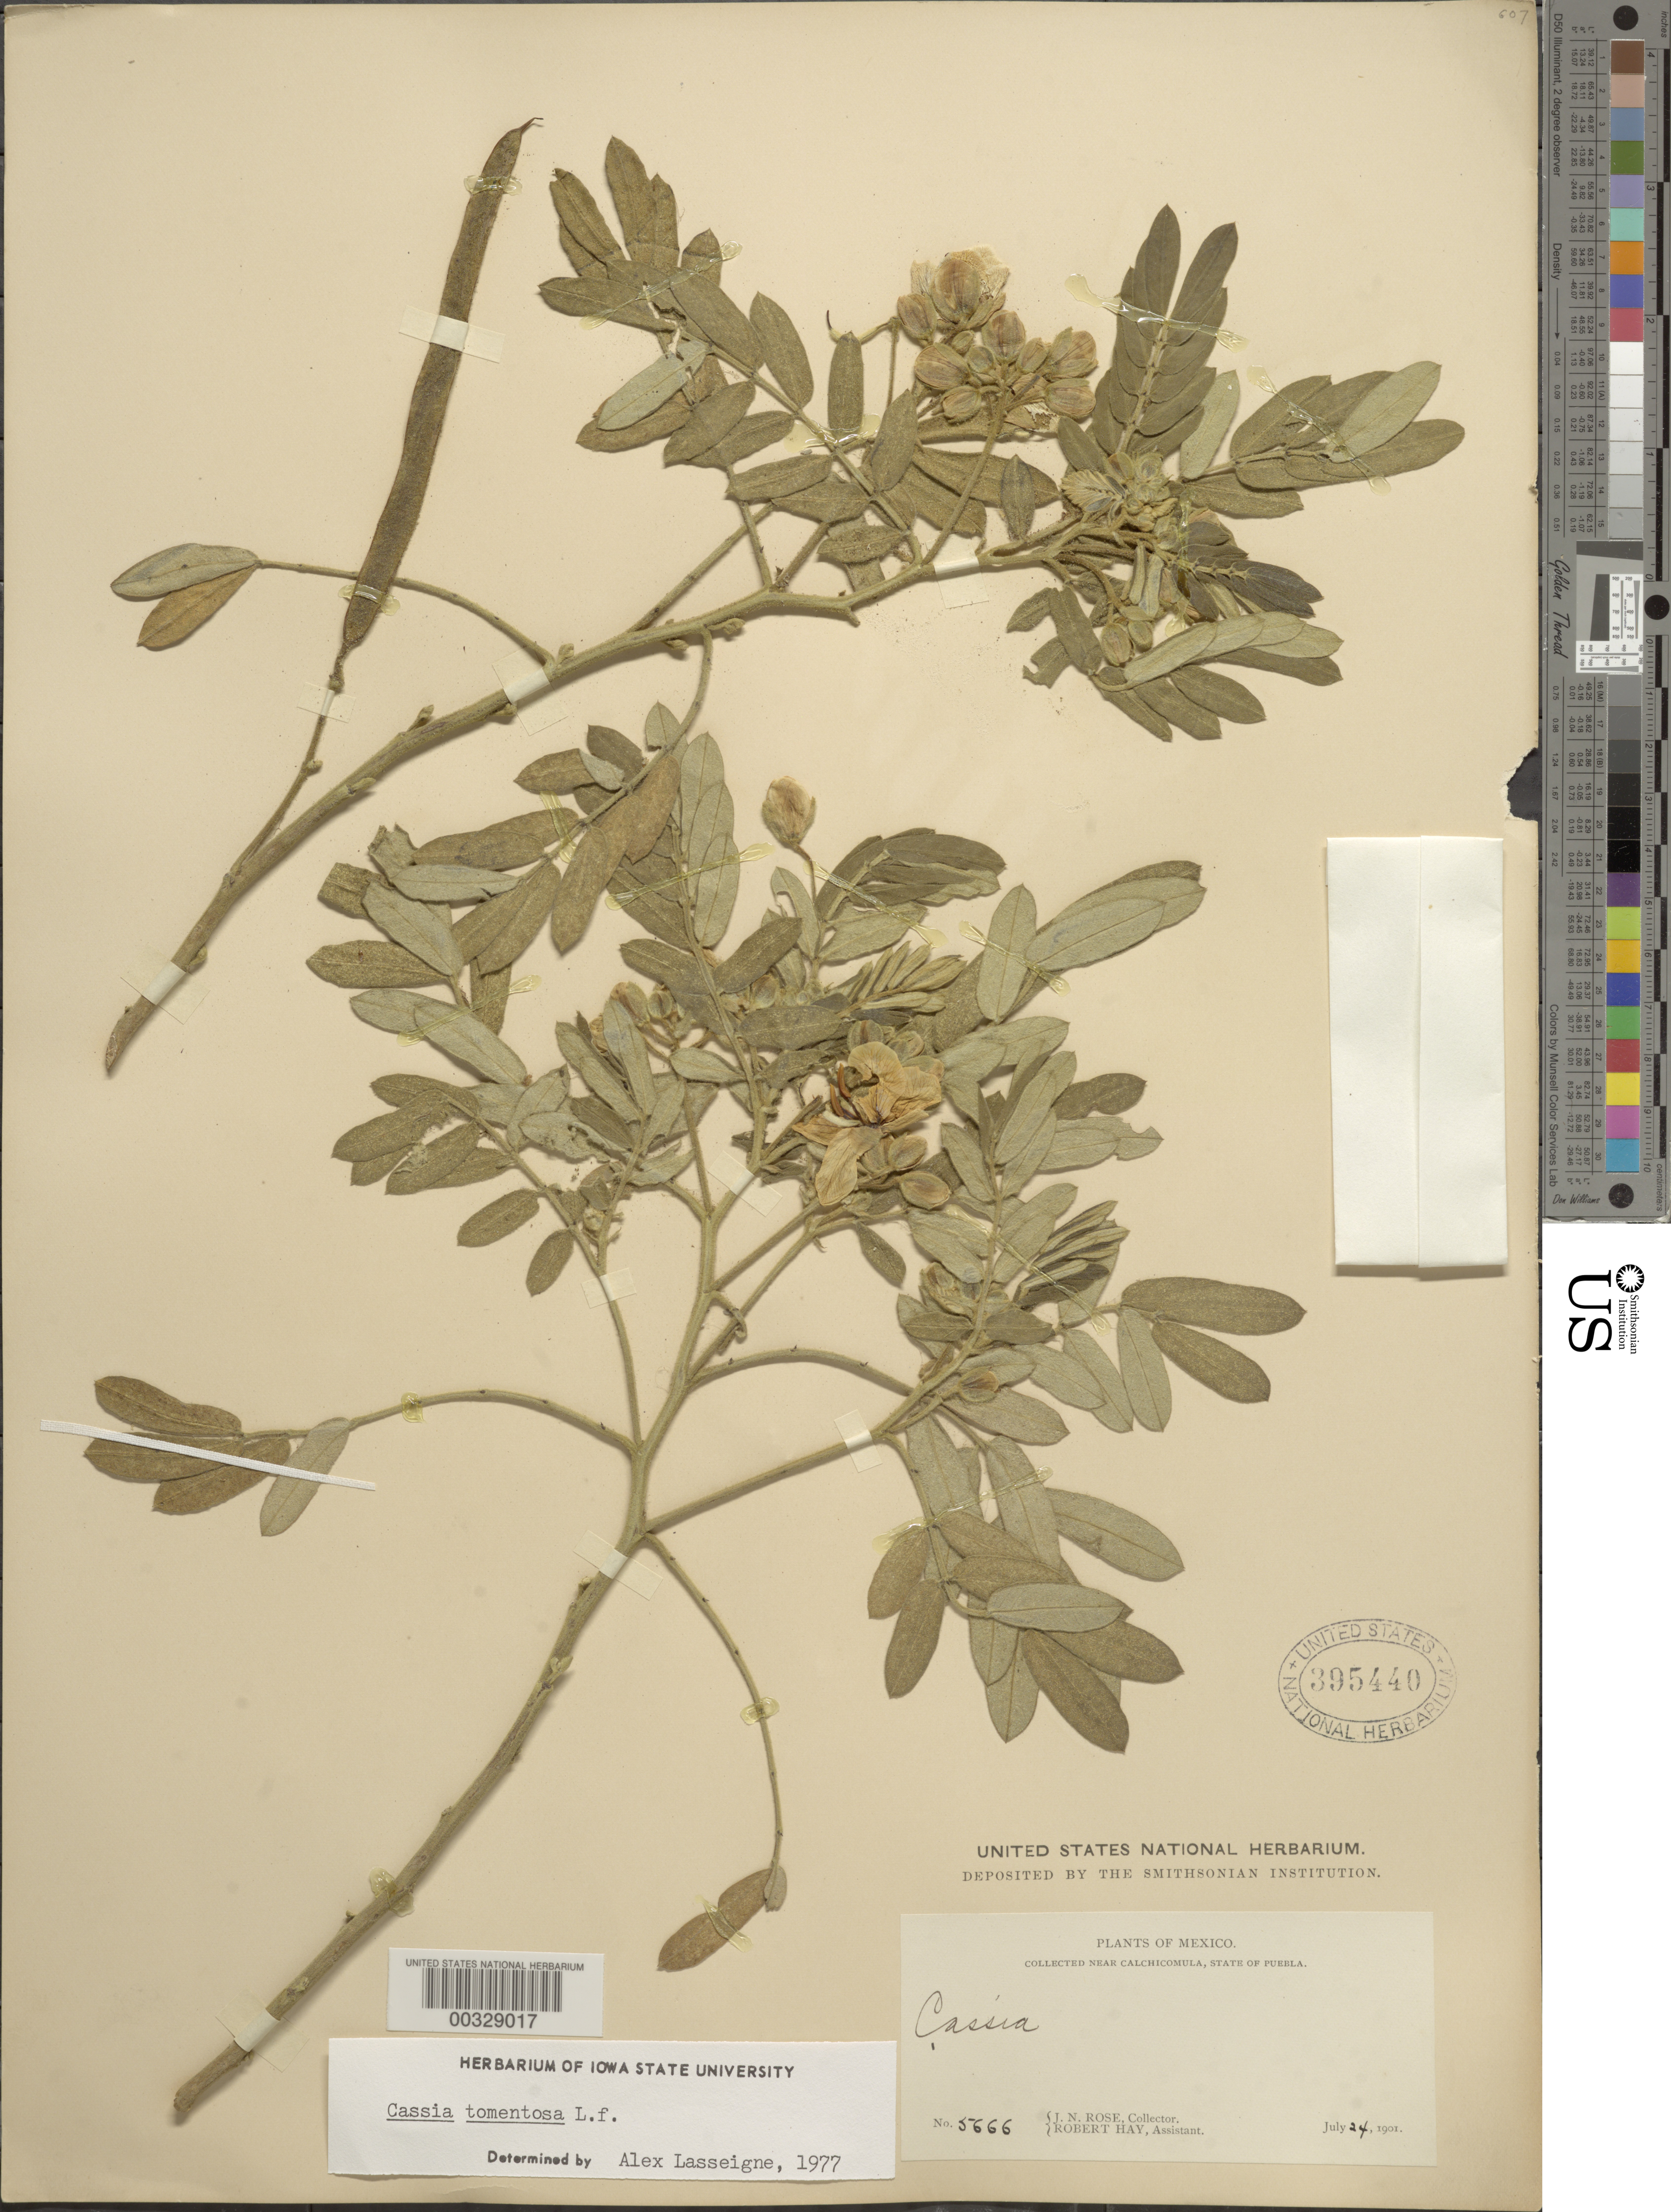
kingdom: Plantae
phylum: Tracheophyta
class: Magnoliopsida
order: Fabales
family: Fabaceae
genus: Senna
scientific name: Senna multiglandulosa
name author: (Jacq.) H.S. Irwin & Barneby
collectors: J. N. Rose & R. H. Hay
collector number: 5666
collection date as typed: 24 Jul 1901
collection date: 1901-07-24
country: Mexico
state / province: Puebla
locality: Near calchicomula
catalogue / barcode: US 395440